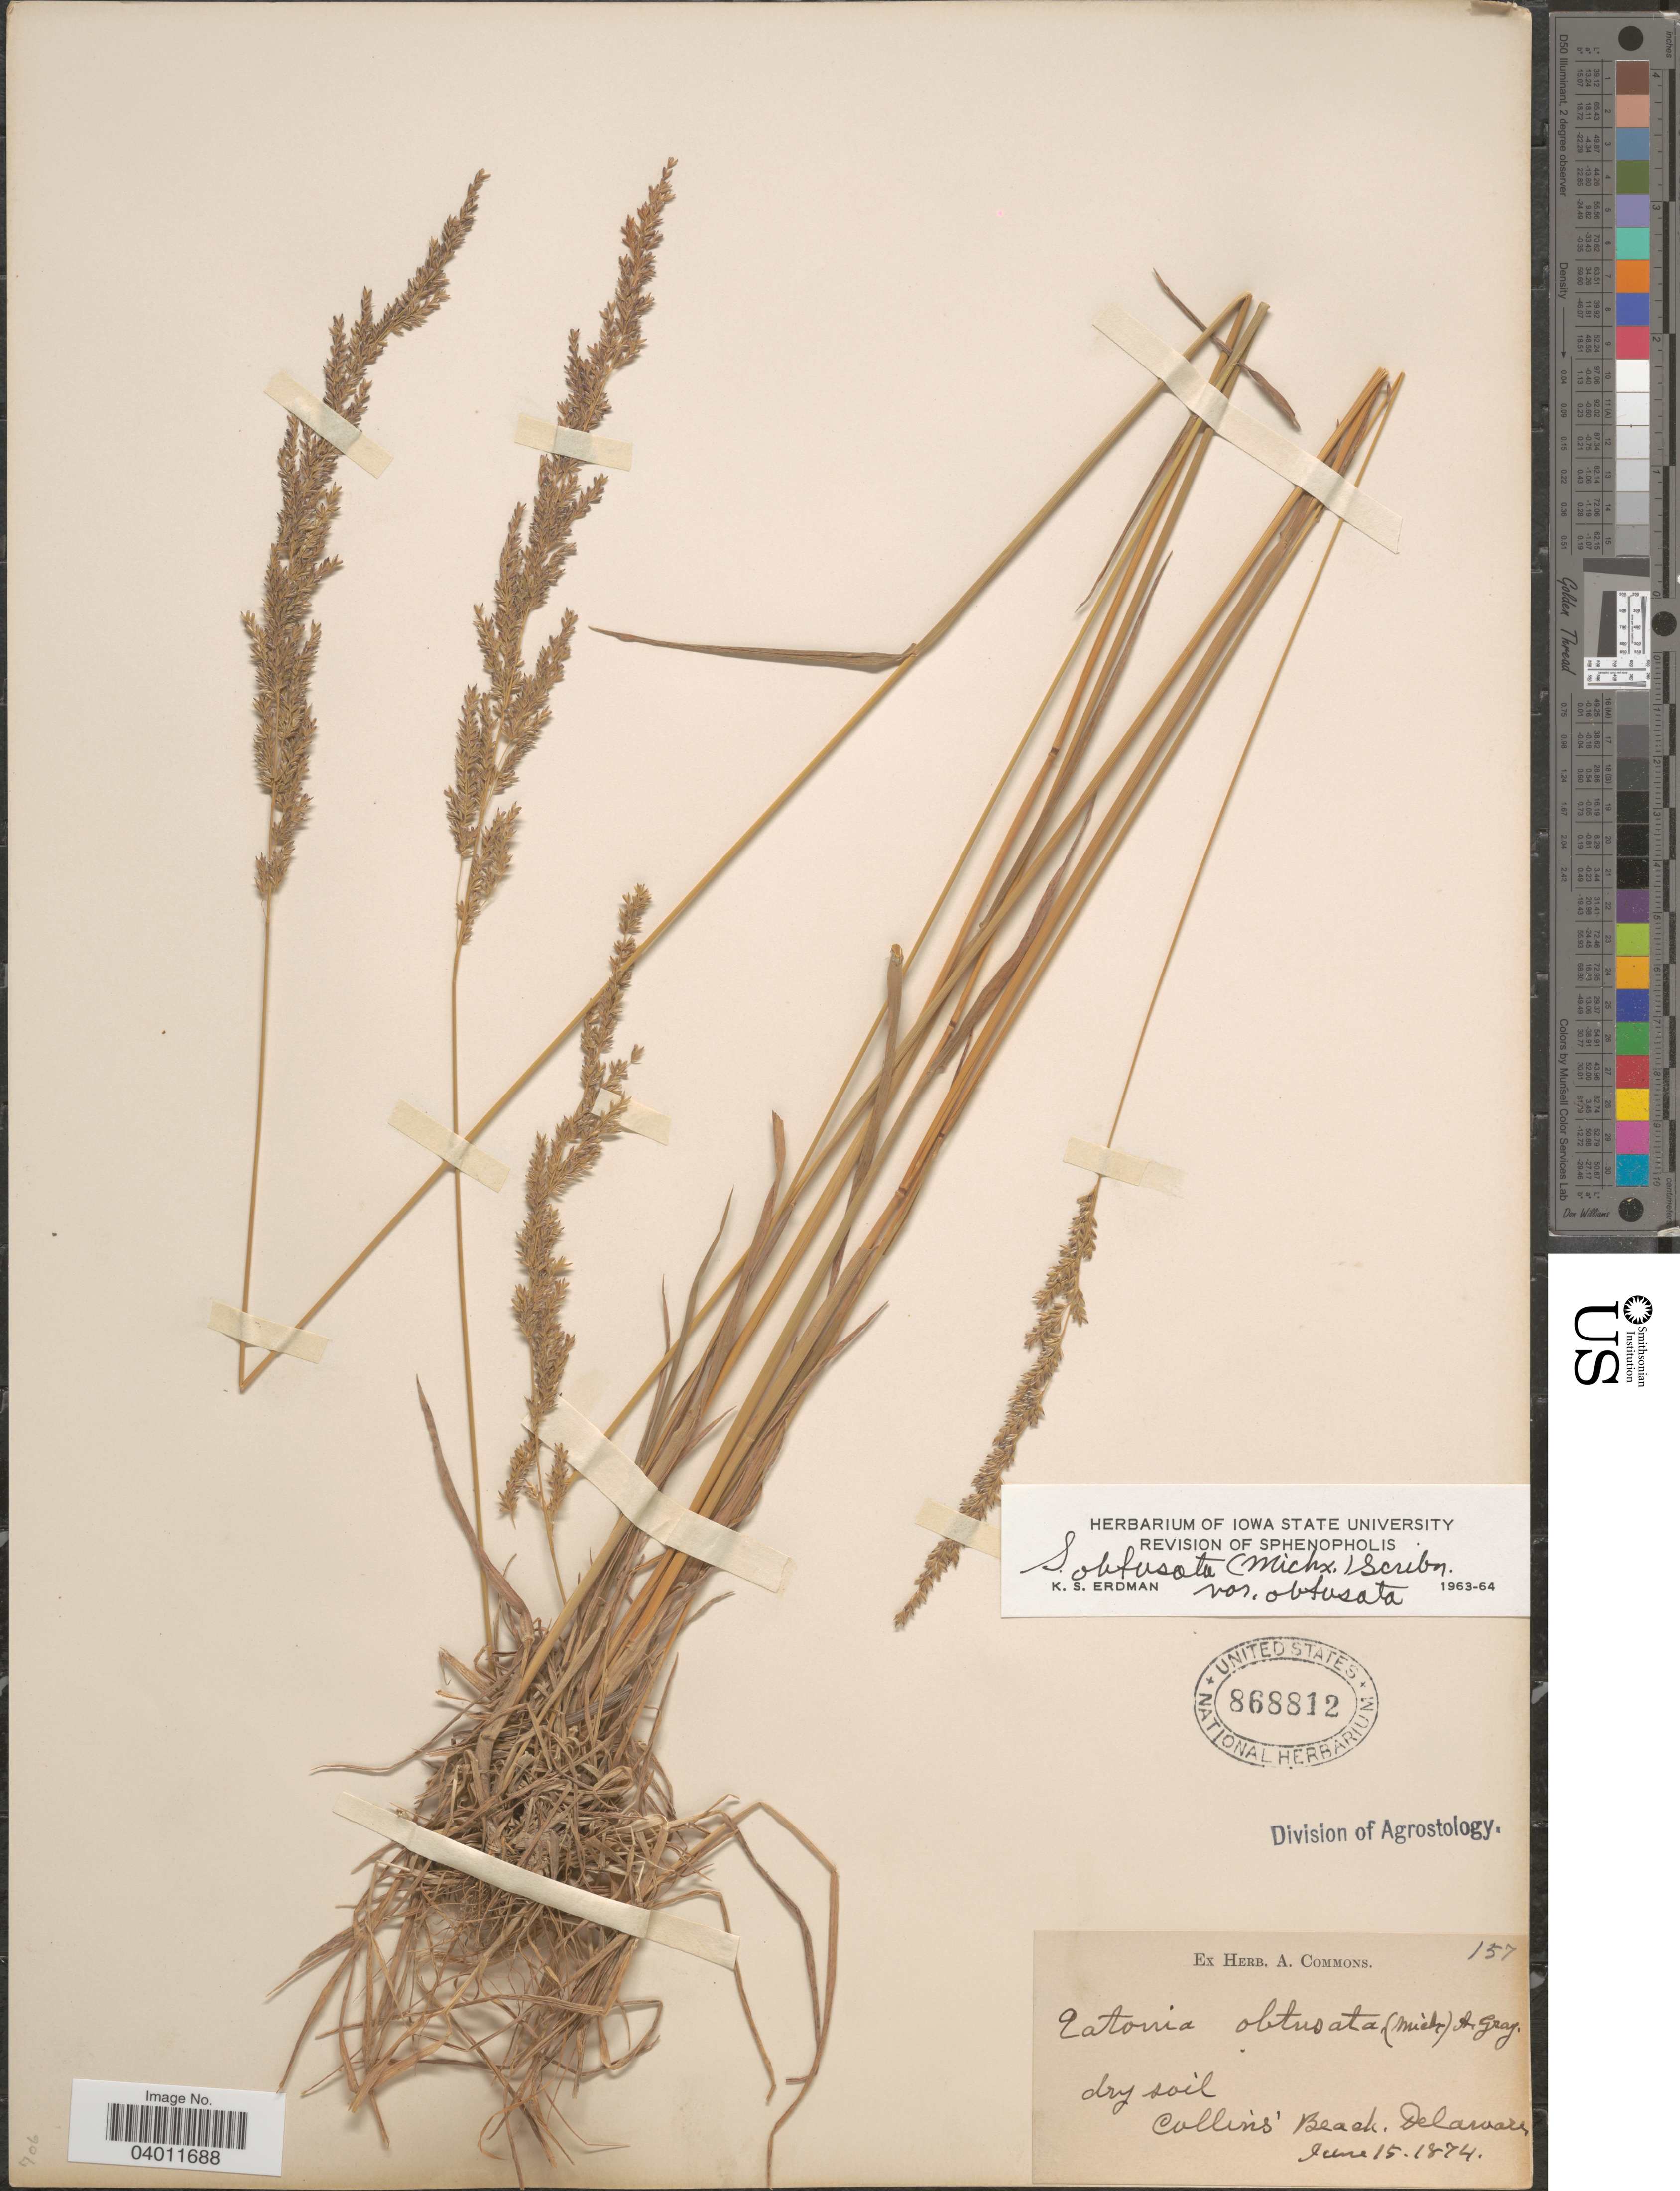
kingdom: Plantae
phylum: Tracheophyta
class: Liliopsida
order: Poales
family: Poaceae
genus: Sphenopholis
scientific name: Sphenopholis obtusata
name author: (Michx.) Scribn.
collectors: ex herb. A. Commons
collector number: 157?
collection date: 1874-06-15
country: United States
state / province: Delaware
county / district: New Castle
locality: Collins Beach.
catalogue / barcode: US 868812